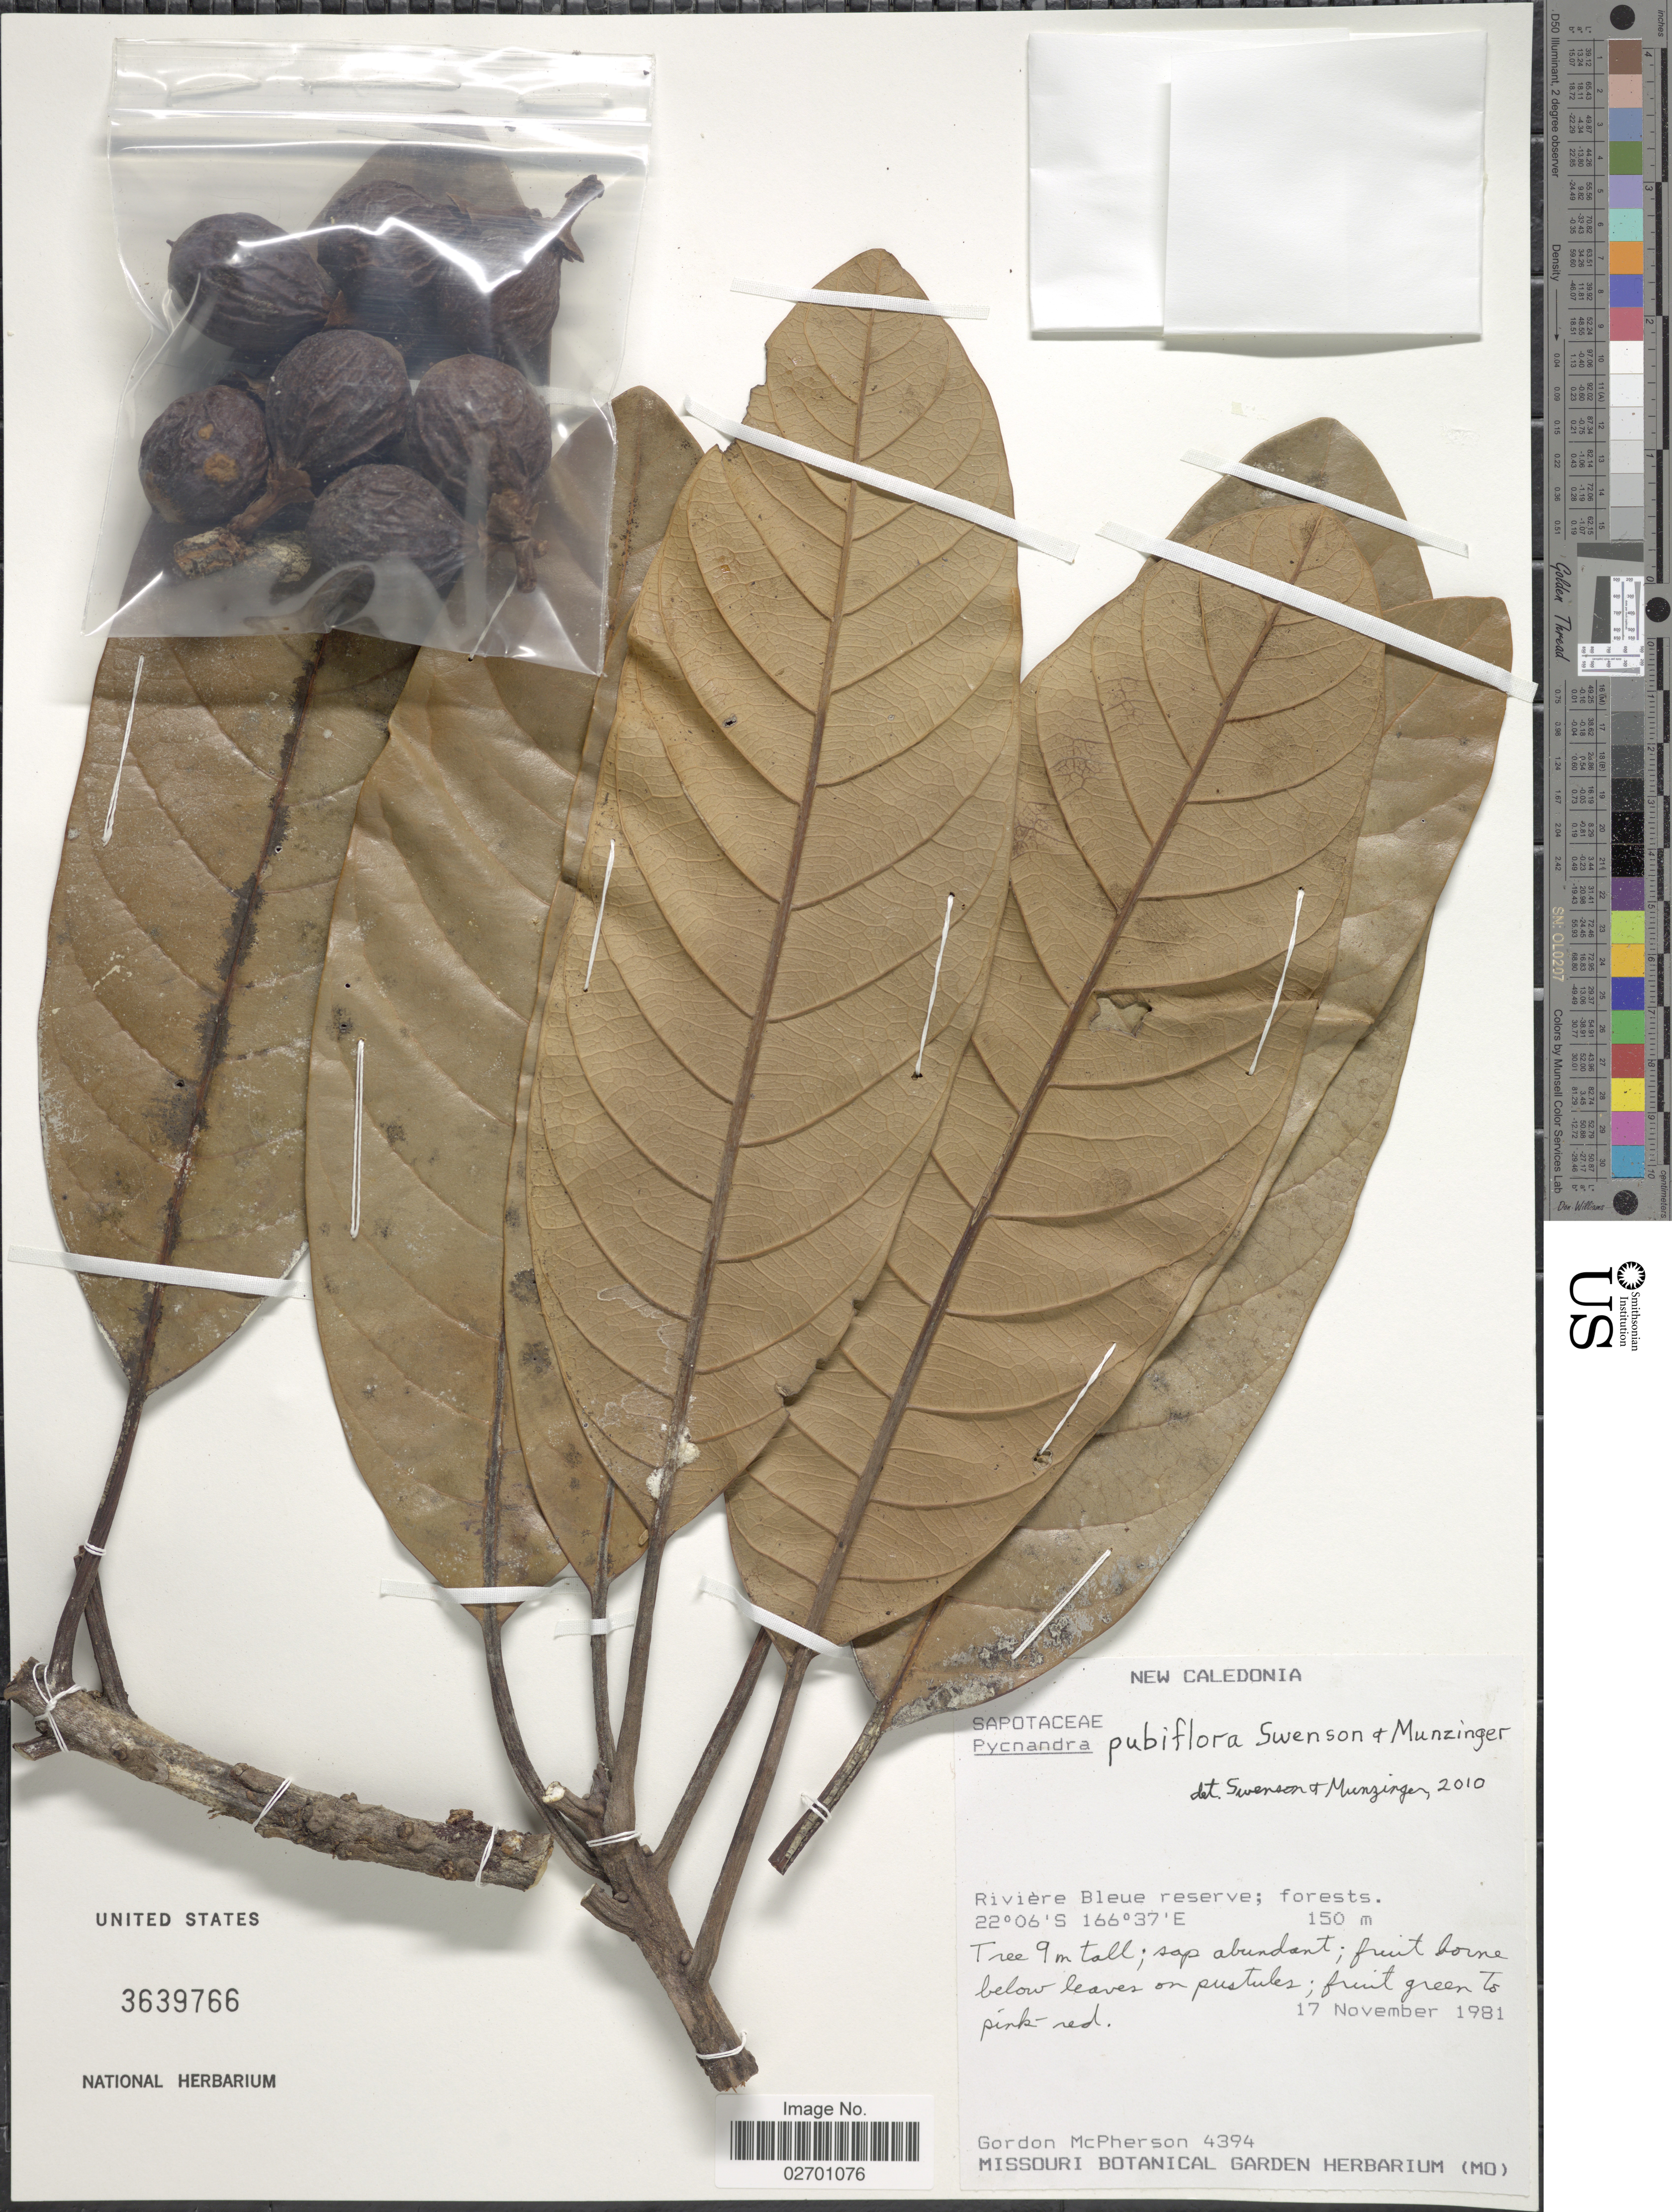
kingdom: Plantae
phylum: Tracheophyta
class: Magnoliopsida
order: Ericales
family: Sapotaceae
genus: Pycnandra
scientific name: Pycnandra pubiflora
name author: Swenson & Munzinger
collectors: G. D. McPherson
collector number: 4394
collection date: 1981-11-17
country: New Caledonia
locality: Riviere Bleue reserve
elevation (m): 150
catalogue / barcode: US 3639766